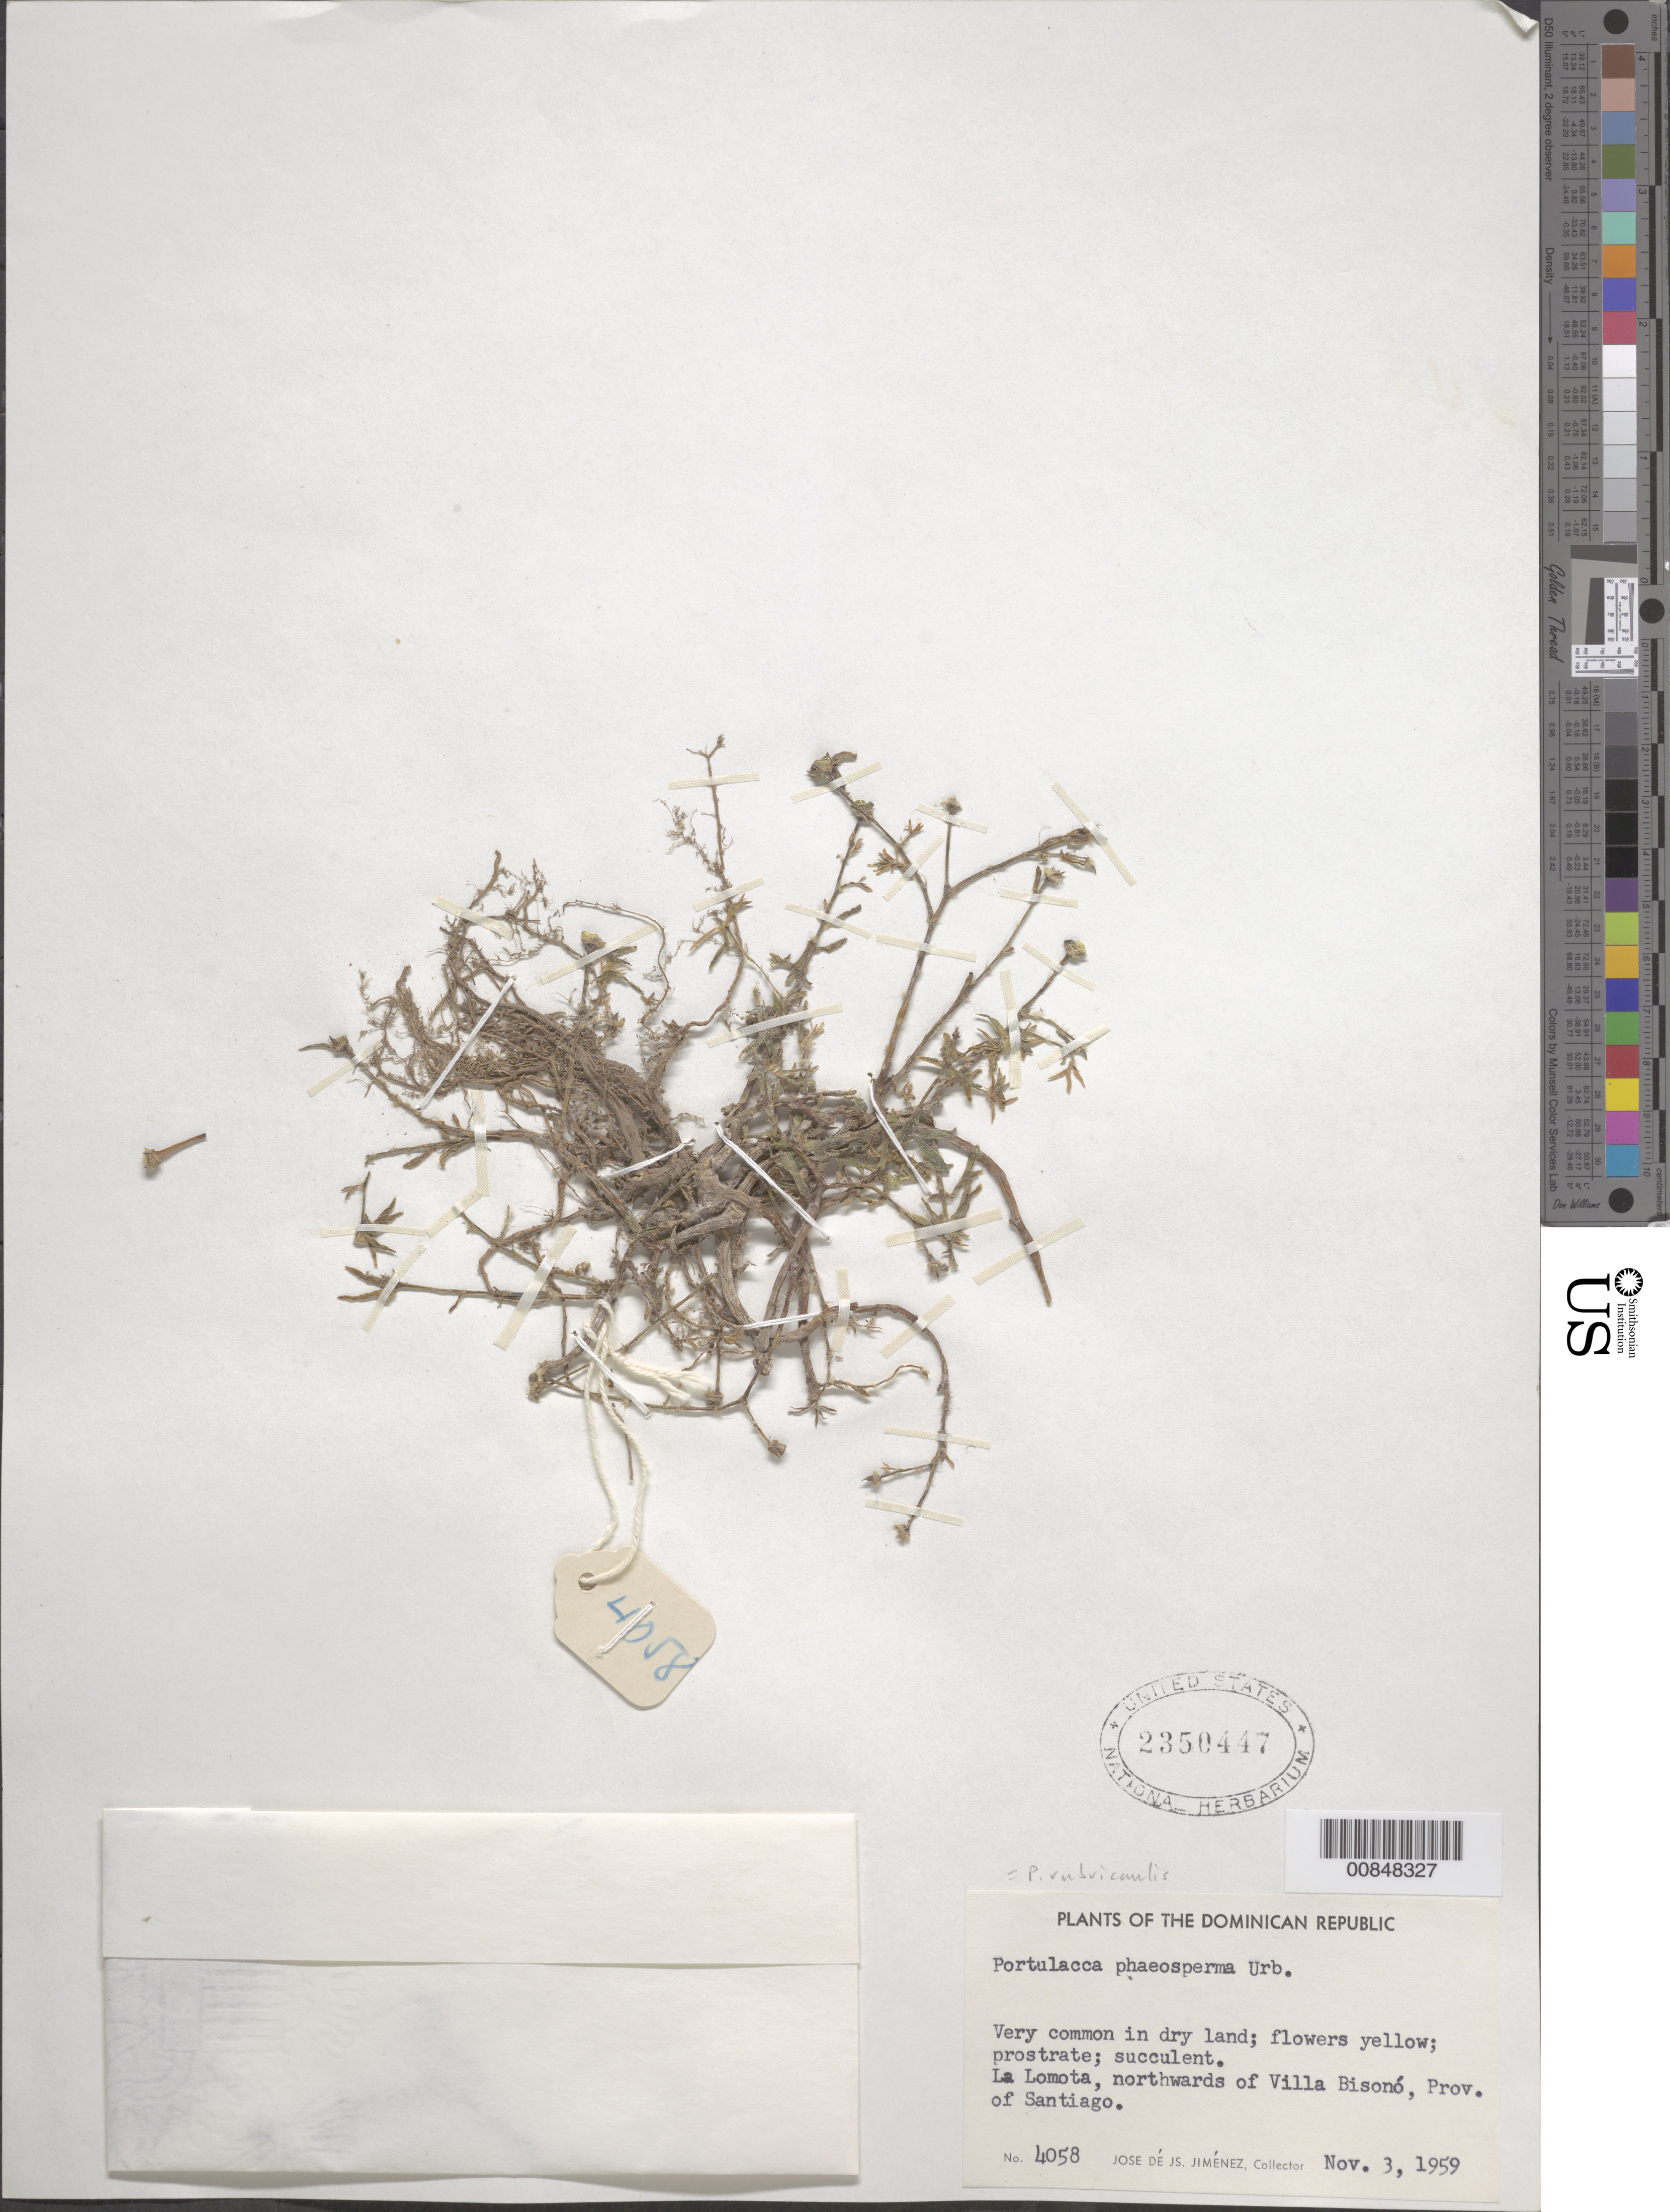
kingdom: Plantae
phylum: Tracheophyta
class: Magnoliopsida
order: Caryophyllales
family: Portulacaceae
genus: Portulaca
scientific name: Portulaca rubricaulis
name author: Kunth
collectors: J. J. Jiménez Almonte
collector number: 4058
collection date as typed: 03 Nov 1959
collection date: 1959-11-03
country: Dominican Republic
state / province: Santiago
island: Hispaniola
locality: La Lomota, northwards of Villa Bisonó.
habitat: Very common in dry land.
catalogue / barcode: US 2350447